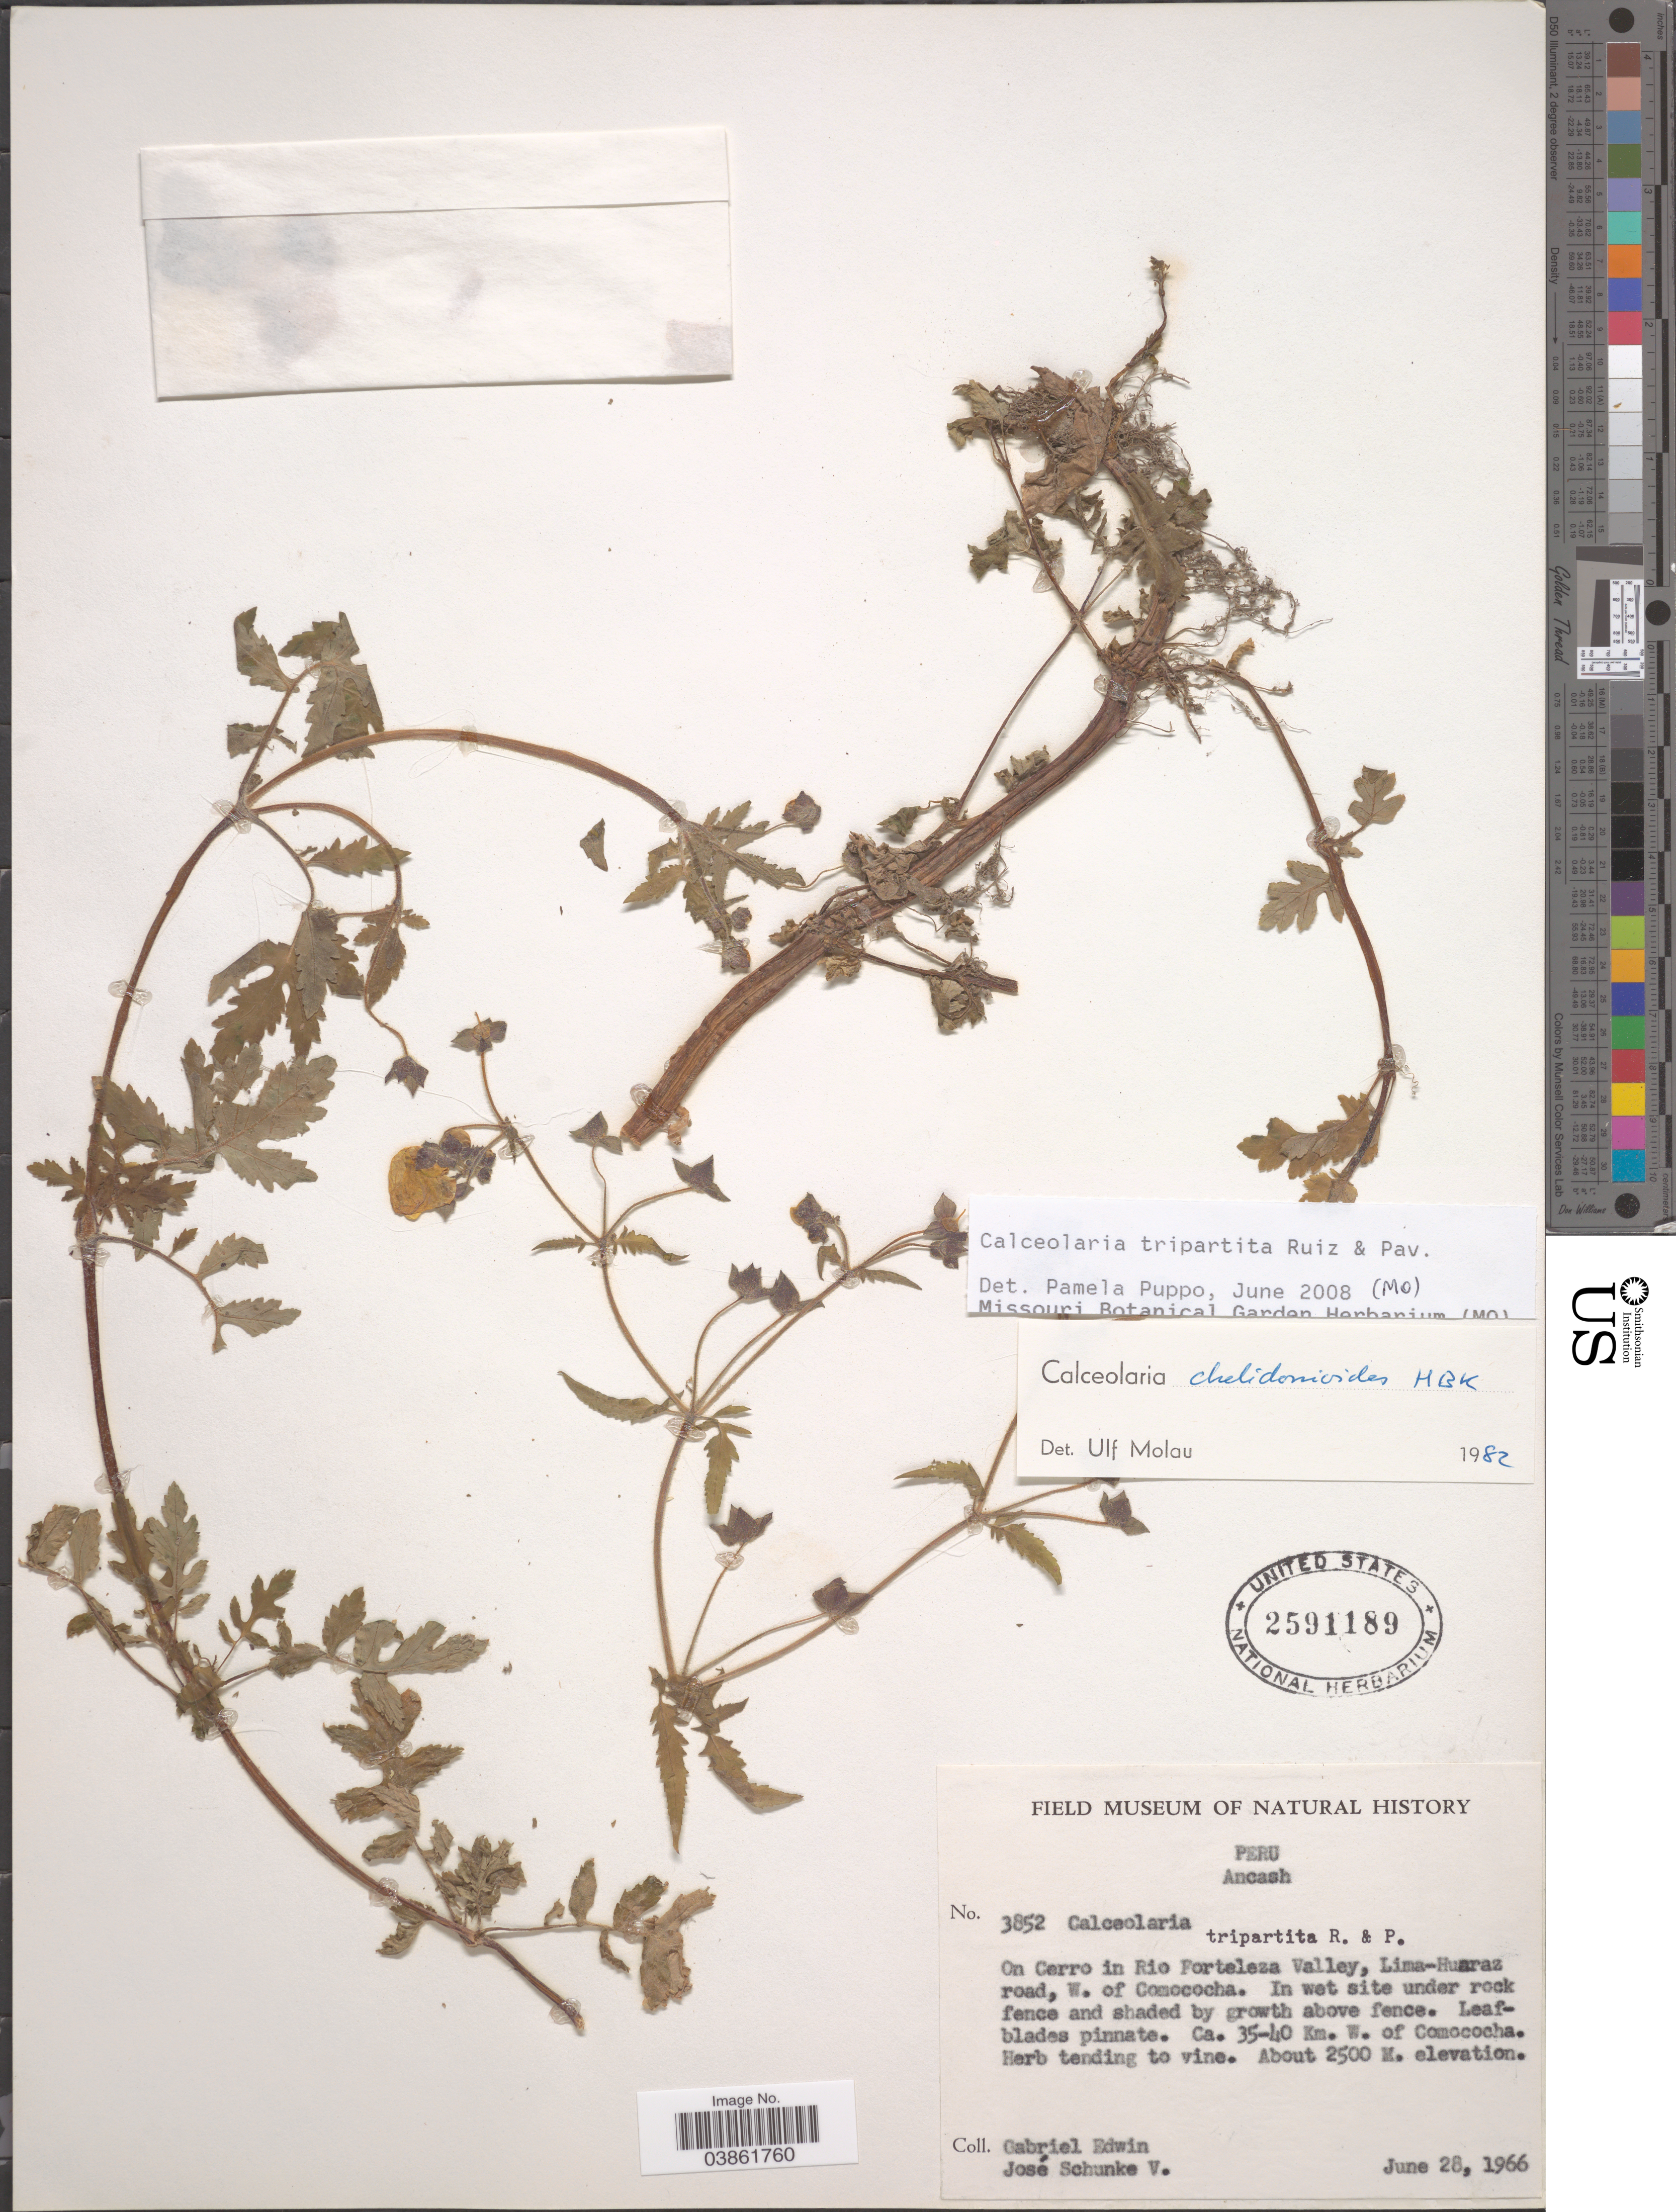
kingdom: Plantae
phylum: Tracheophyta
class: Magnoliopsida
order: Lamiales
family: Calceolariaceae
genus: Calceolaria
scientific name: Calceolaria tripartita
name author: Ruiz & Pav.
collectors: G. Edwin & J. Schunke Vigo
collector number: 3852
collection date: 1966-06-28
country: Peru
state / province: Ancash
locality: On Cerro in Rio Fortaleza Valley, Lima-Huaraz road, W. of Comococha. Ca. 35-40 Km. W. of Comococha.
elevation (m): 2500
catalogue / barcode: US 2591189